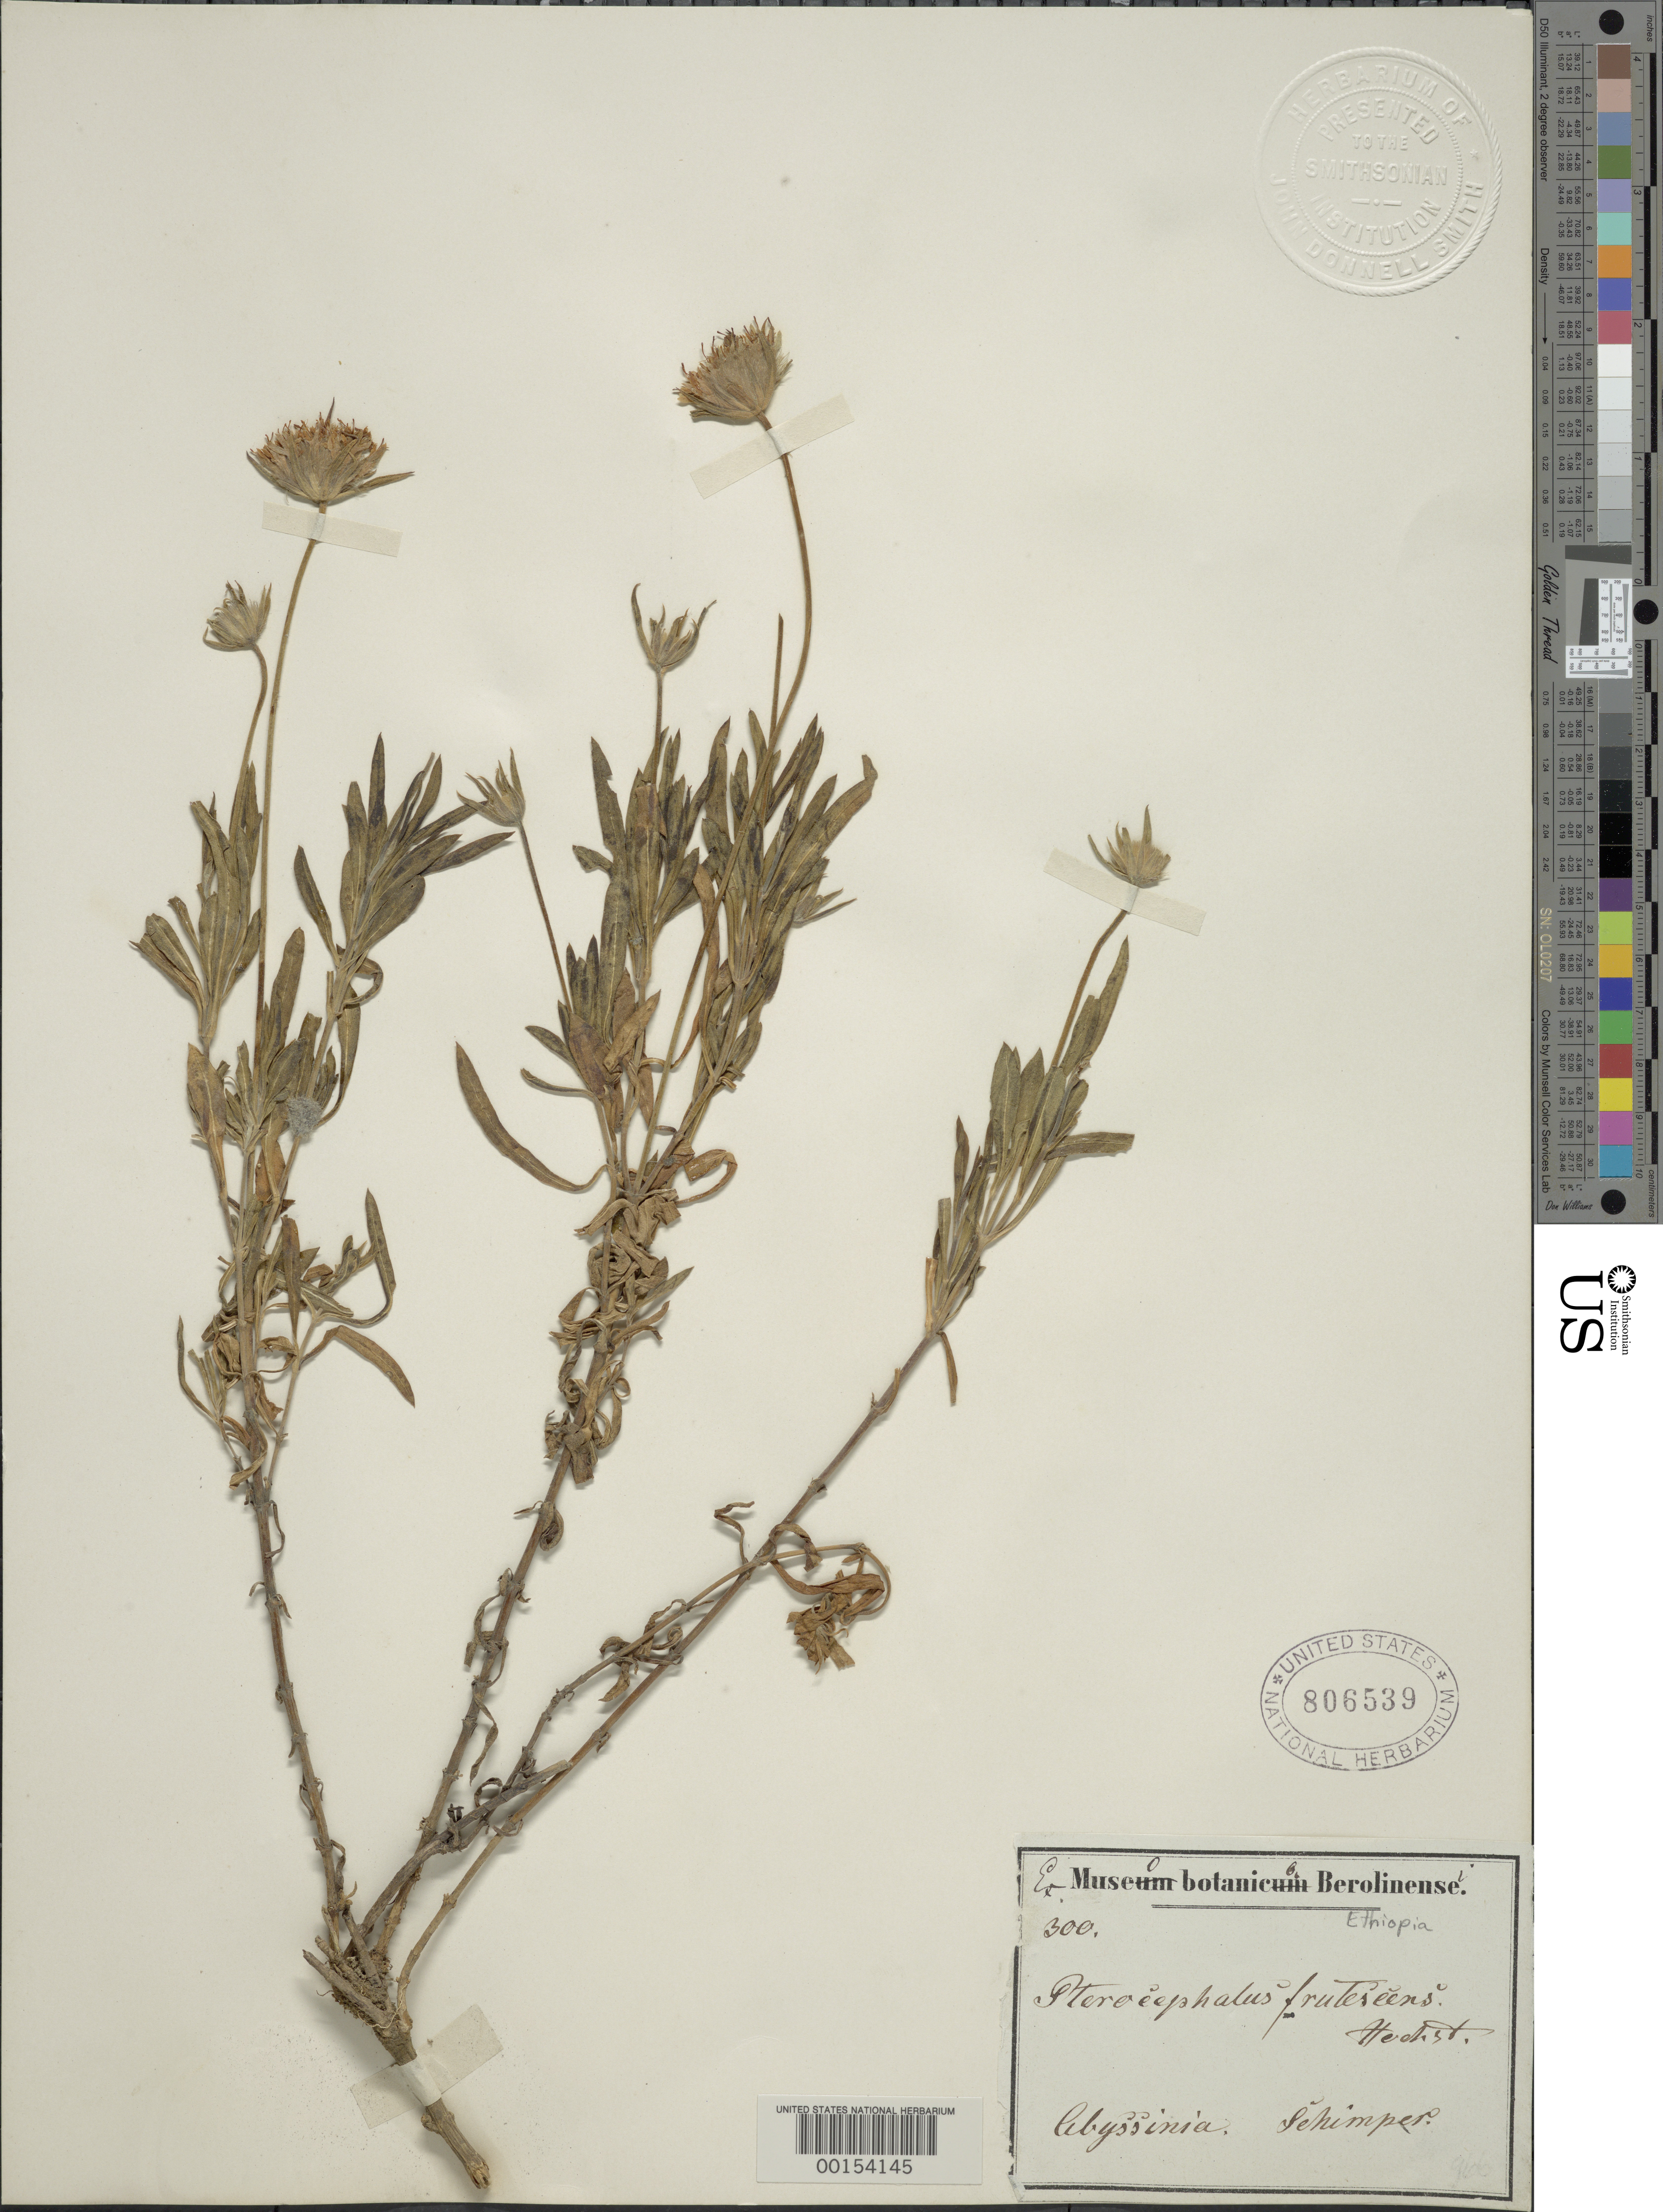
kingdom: Plantae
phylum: Tracheophyta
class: Magnoliopsida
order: Dipsacales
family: Caprifoliaceae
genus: Pterocephalus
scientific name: Pterocephalus frutescens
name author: Hochst. ex A. Rich.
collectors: -. Schimper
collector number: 300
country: Ethiopia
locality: Abyssinia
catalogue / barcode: US 806539